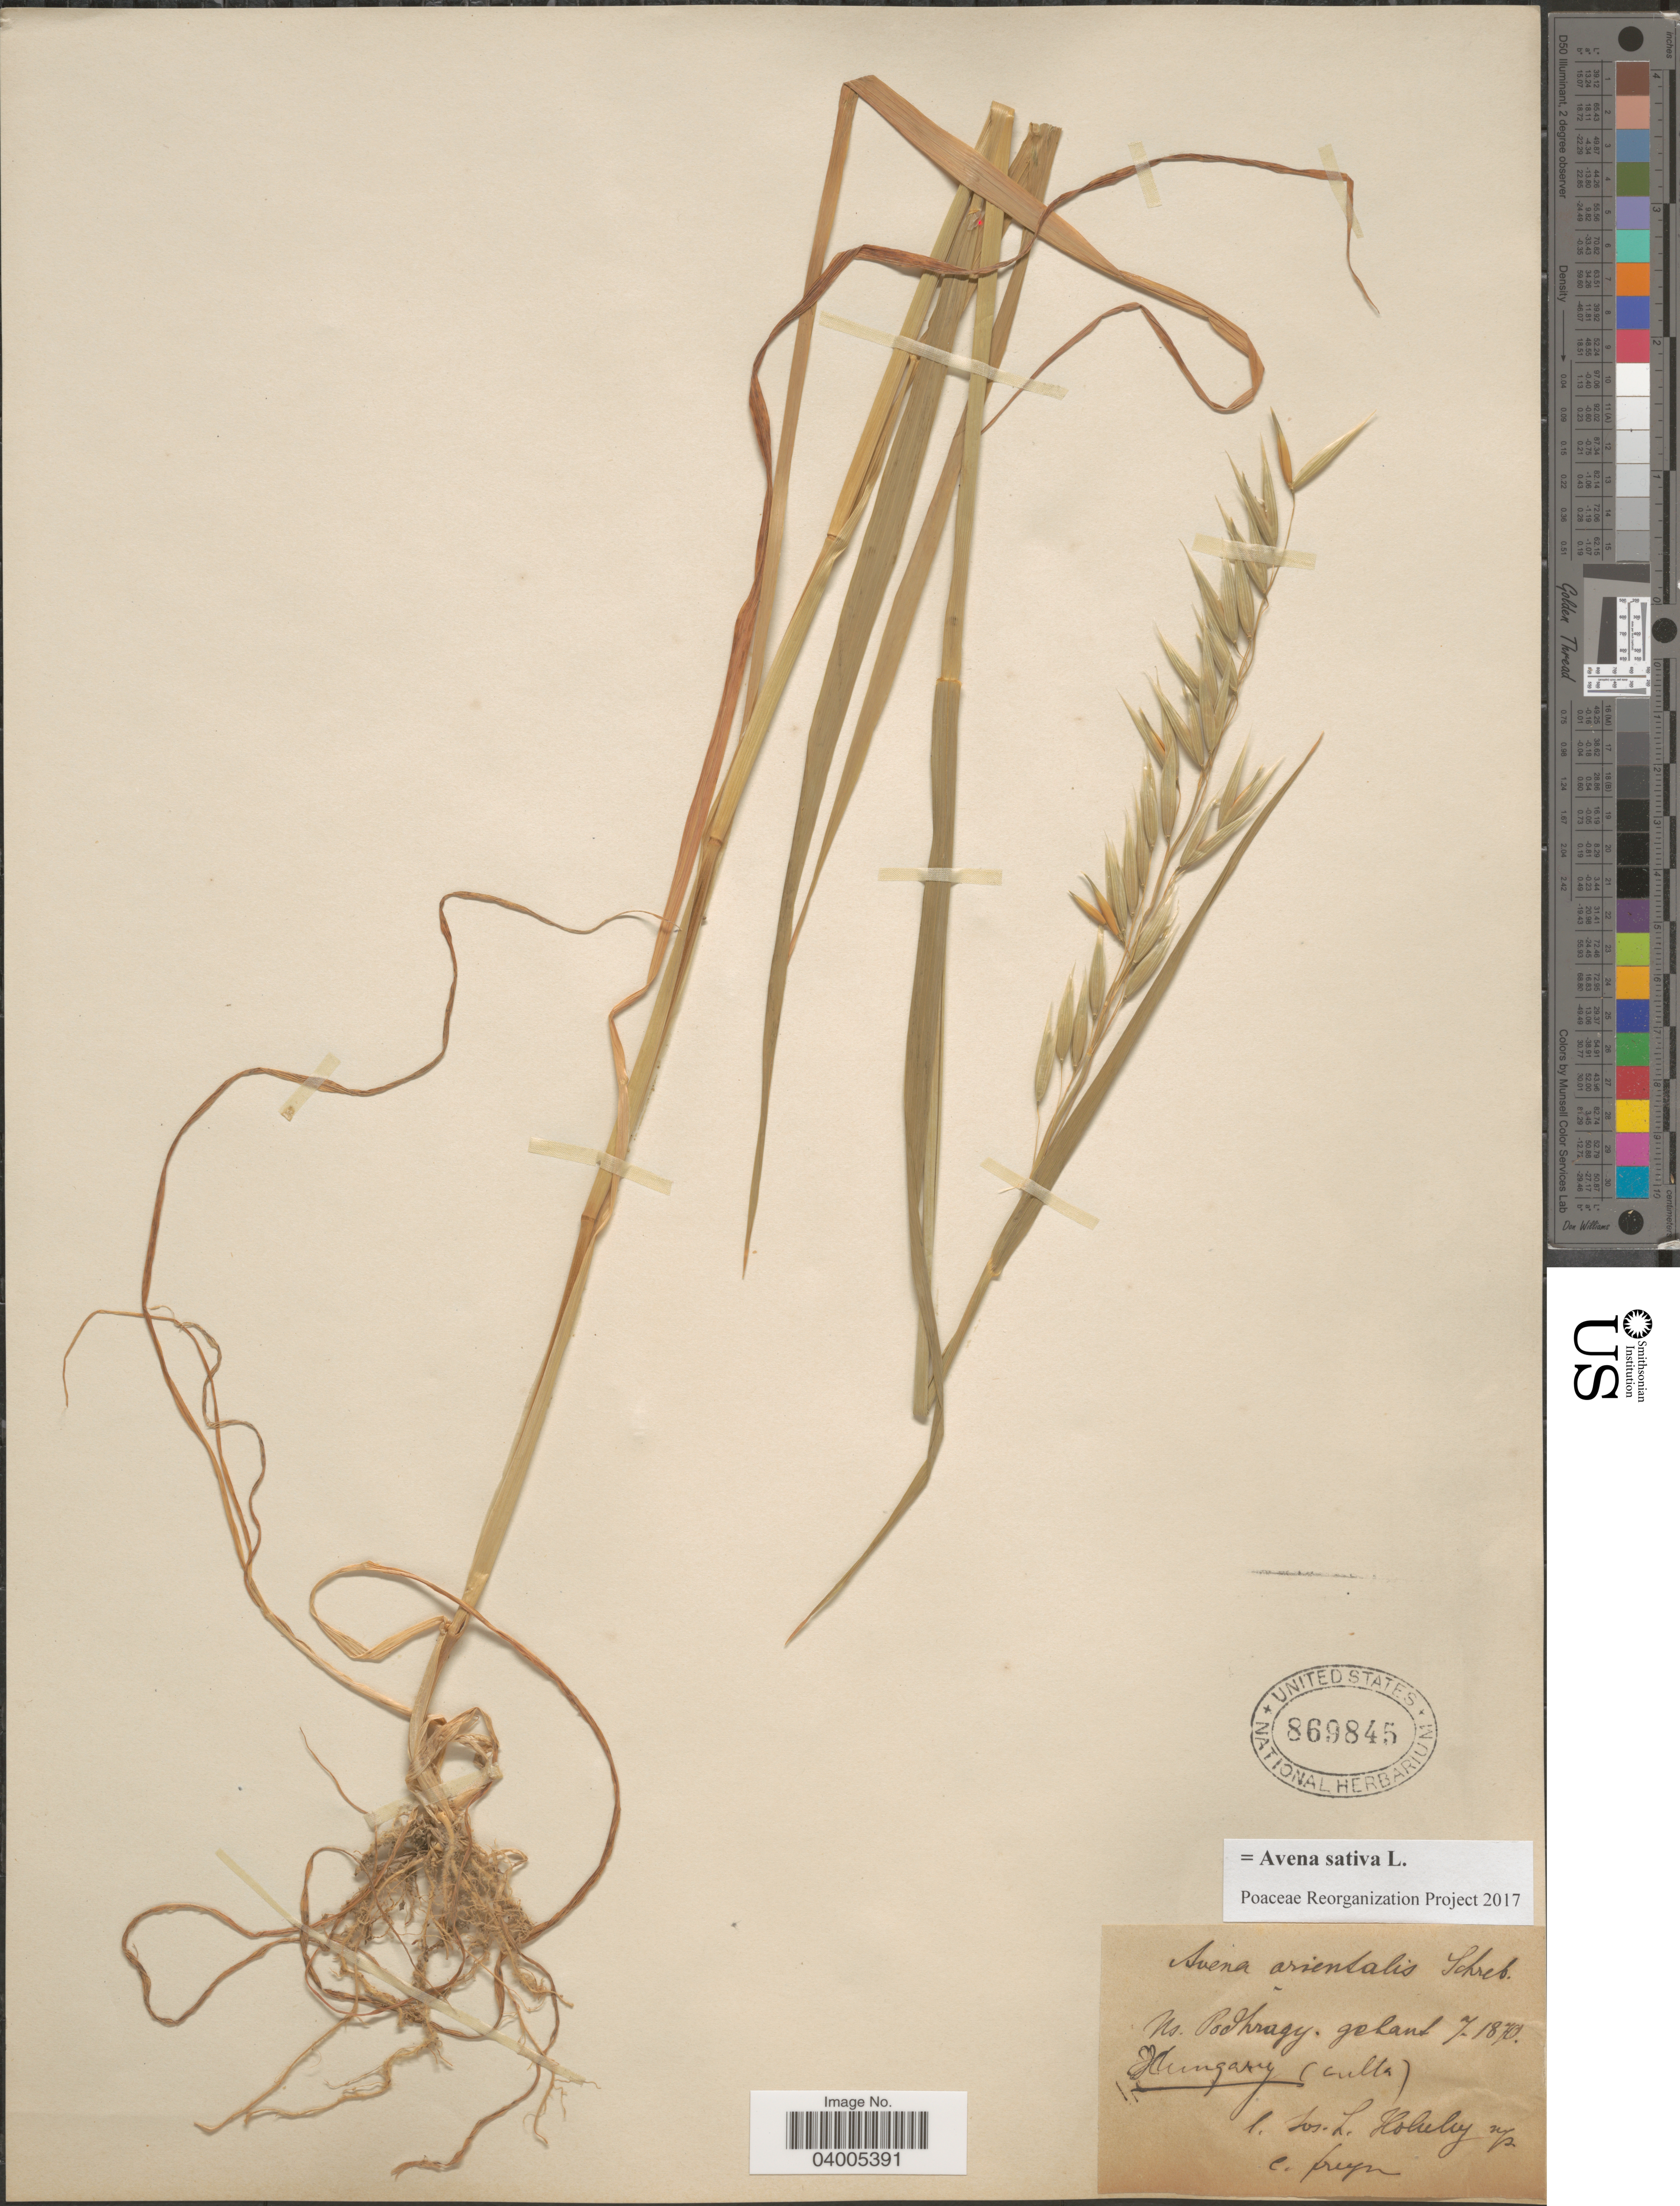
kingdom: Plantae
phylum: Tracheophyta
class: Liliopsida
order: Poales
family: Poaceae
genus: Avena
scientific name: Avena sativa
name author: L.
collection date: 1873-07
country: Hungary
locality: Ns. Podhragy.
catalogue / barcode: US 869845